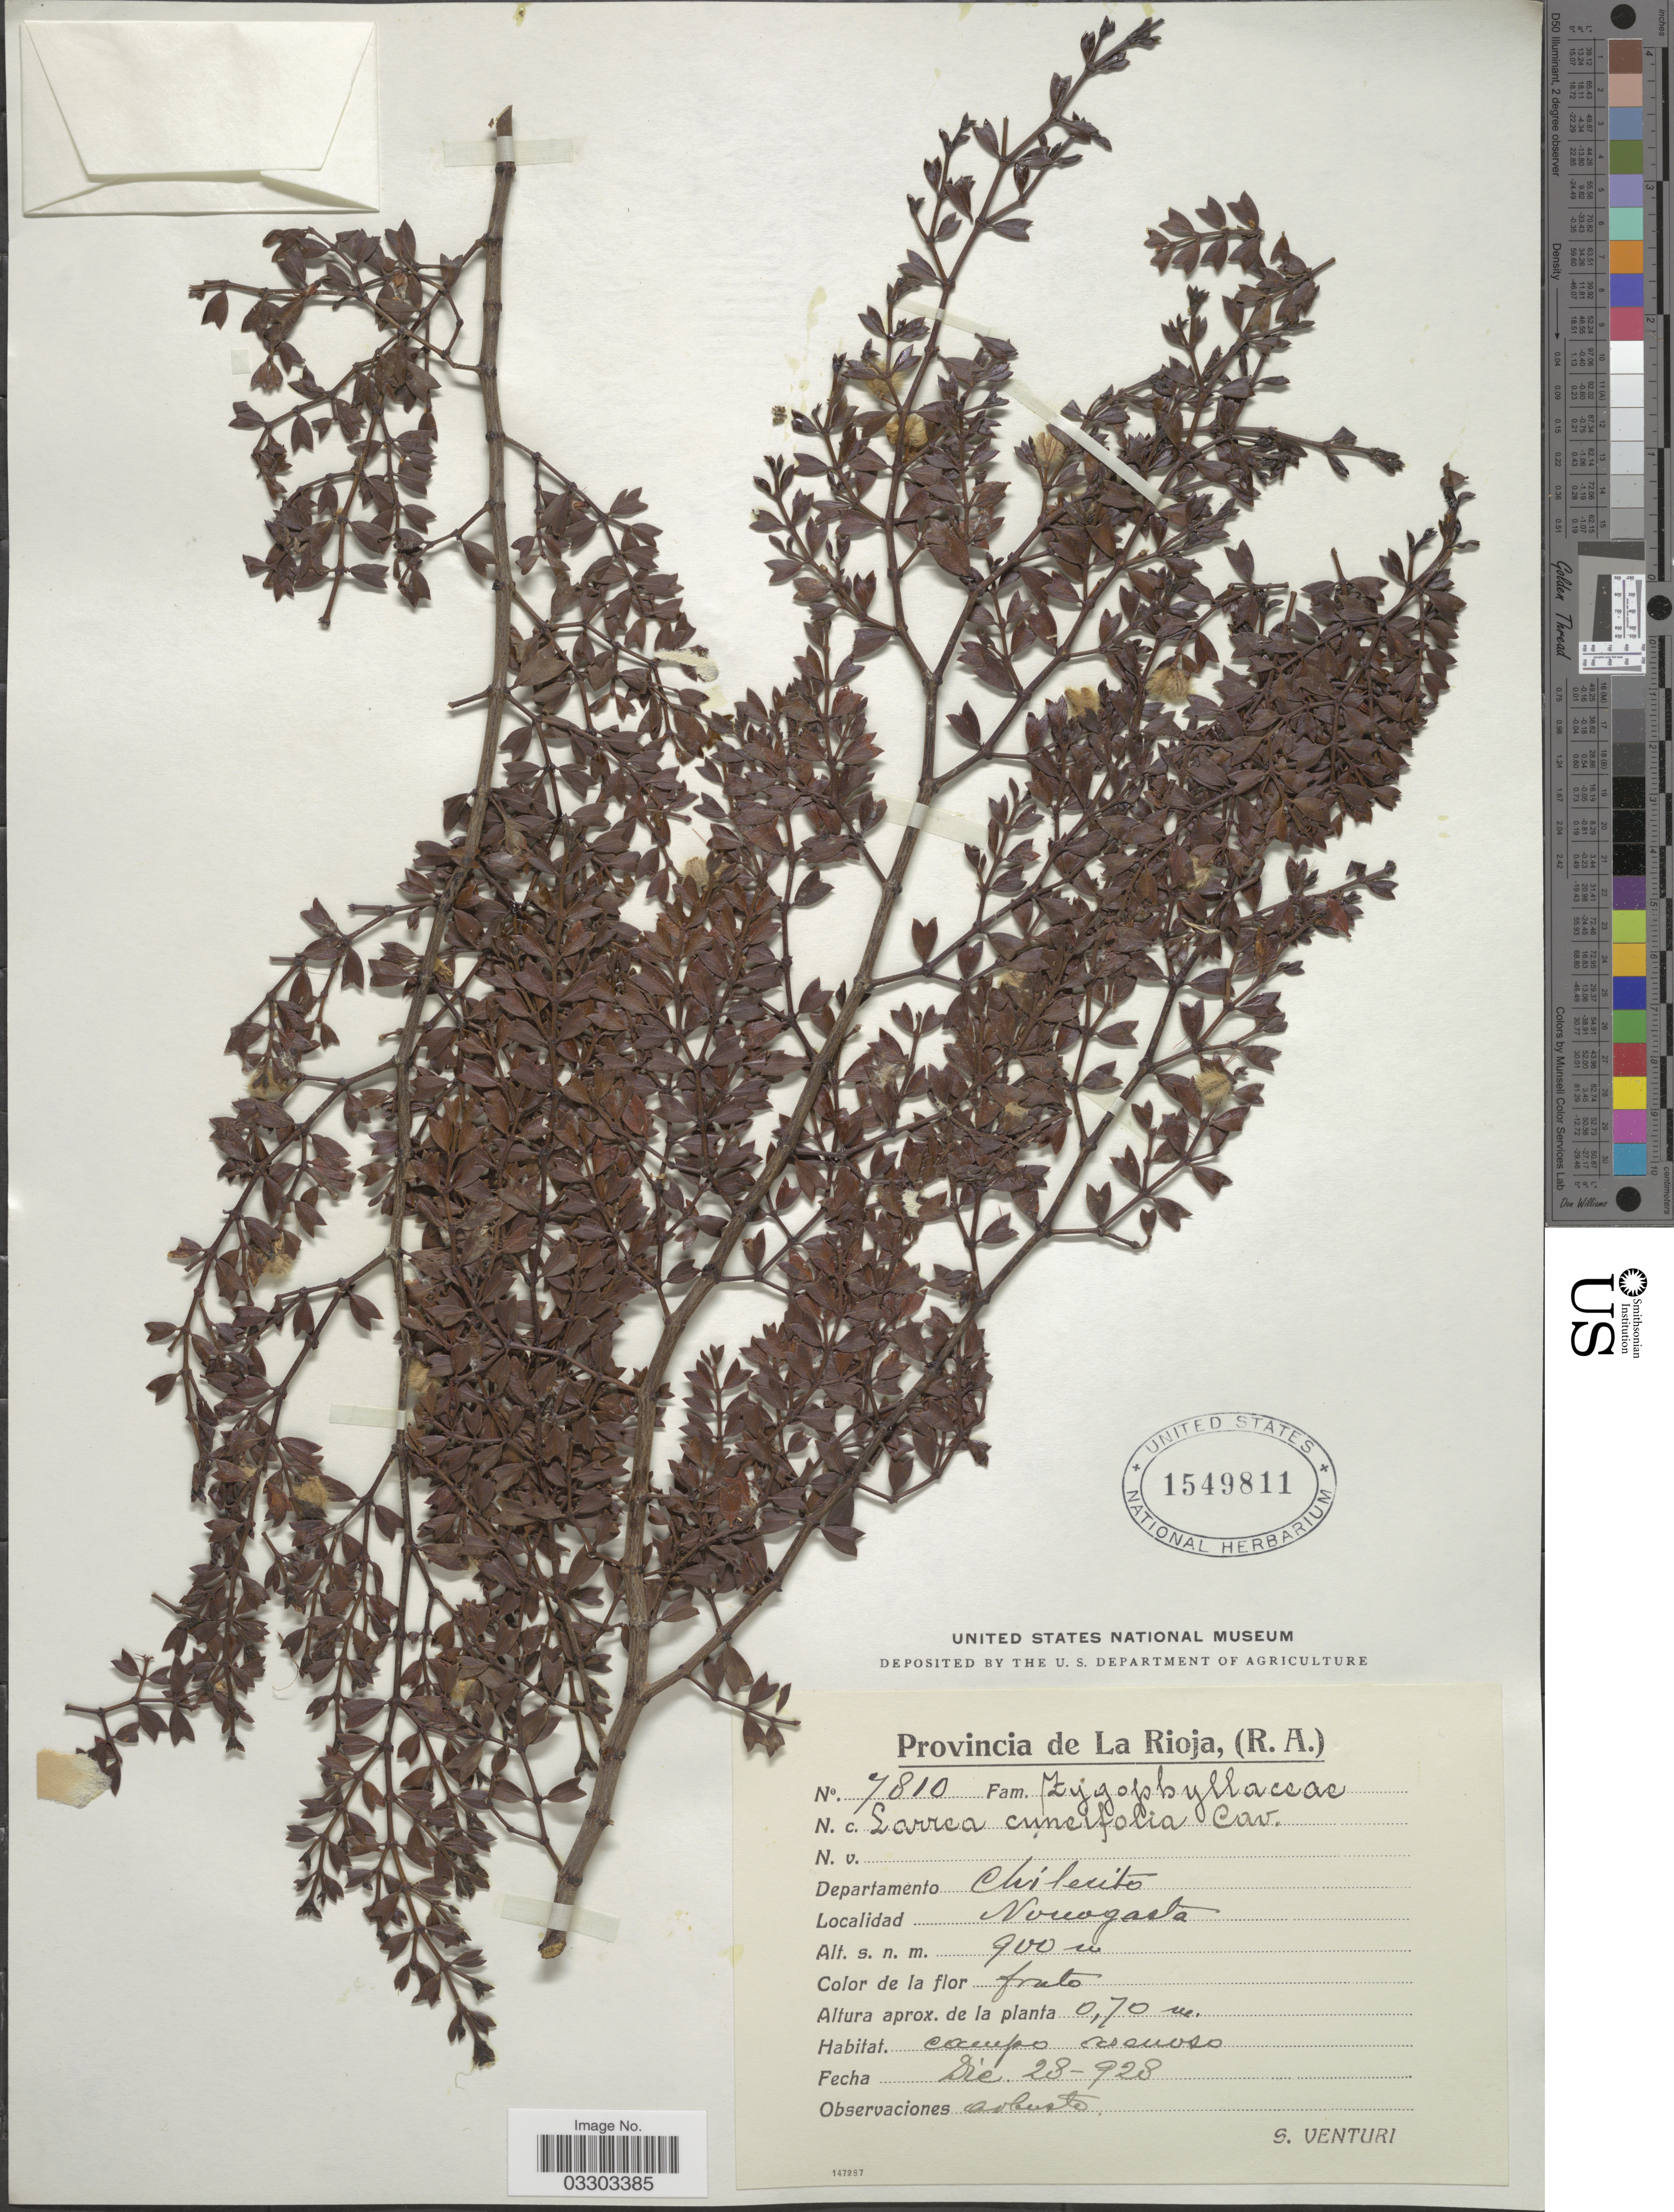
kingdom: Plantae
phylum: Tracheophyta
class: Magnoliopsida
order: Zygophyllales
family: Zygophyllaceae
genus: Larrea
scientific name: Larrea cuneifolia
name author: Cav.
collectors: S. Venturi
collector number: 7810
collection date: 1928-12-28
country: Argentina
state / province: La Rioja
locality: Departamento Chilecito. Nonagasta.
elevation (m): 900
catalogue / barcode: US 1549811